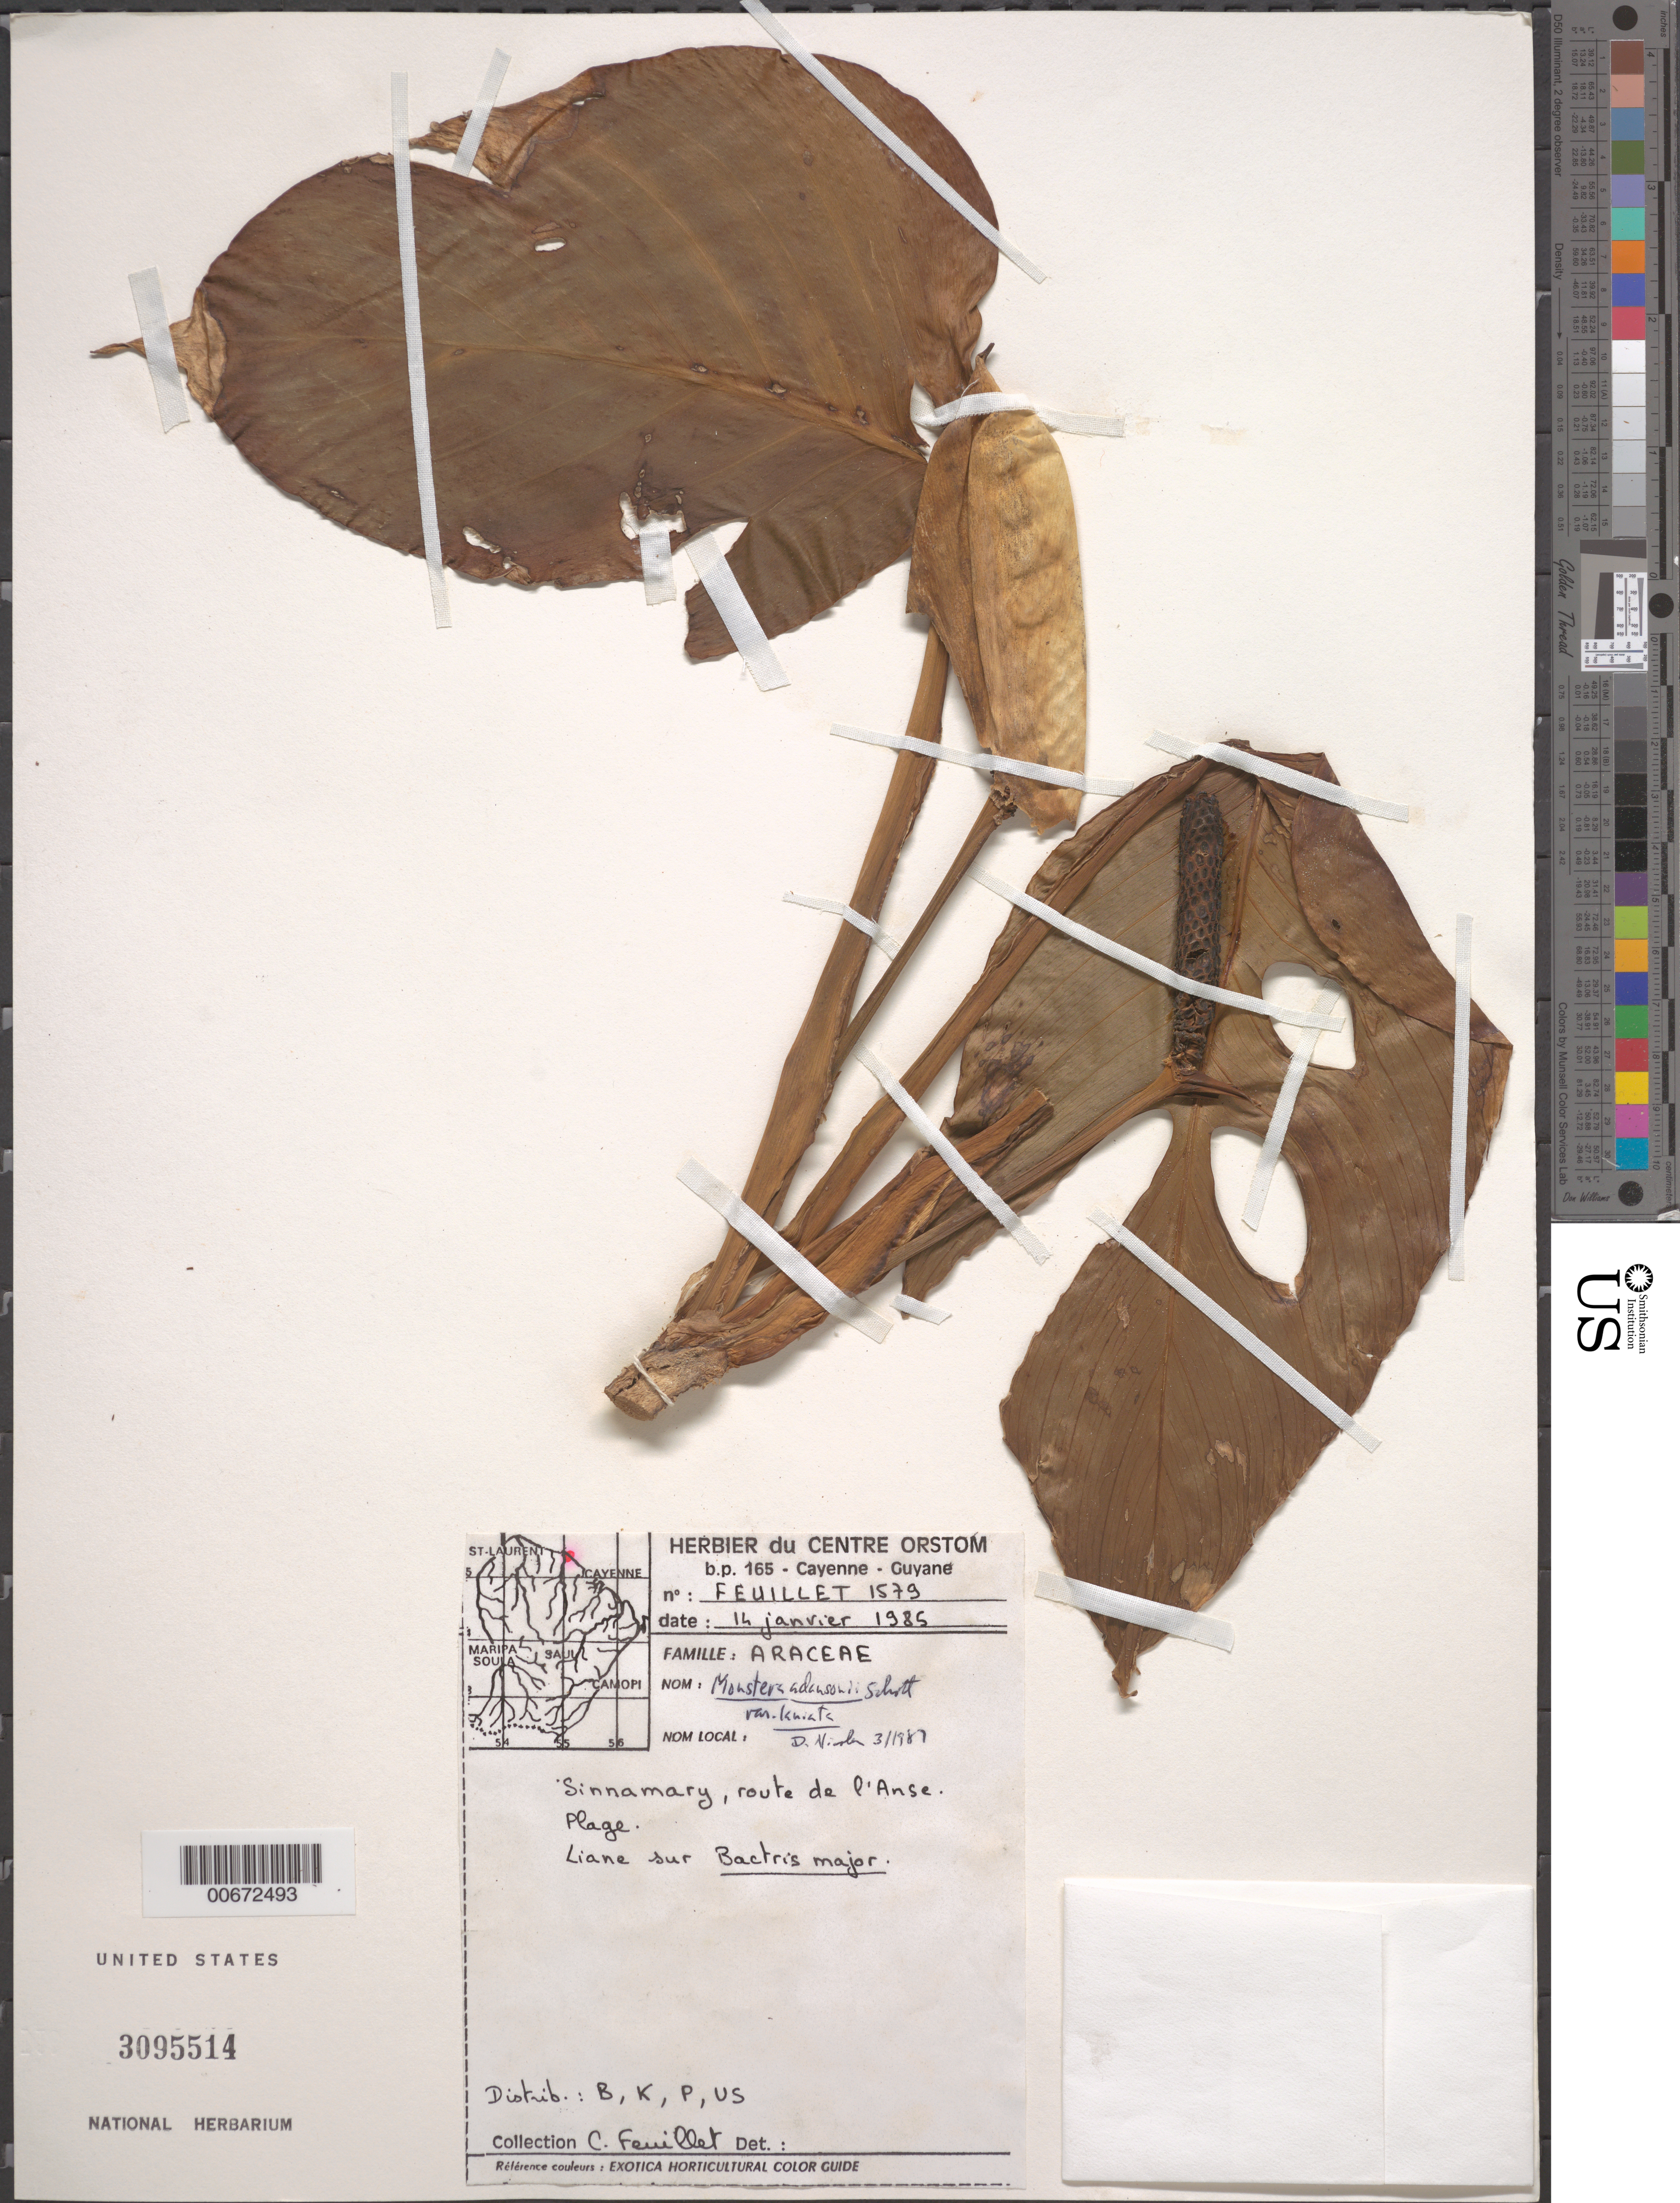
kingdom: Plantae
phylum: Tracheophyta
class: Liliopsida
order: Alismatales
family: Araceae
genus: Monstera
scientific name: Monstera adansonii var. laniata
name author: Schott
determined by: Nicolson, Dan H.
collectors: C. Feuillet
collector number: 1579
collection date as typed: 14-Jan-85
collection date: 1985-01-14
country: French Guiana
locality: Sinnamary, Route de l'Anse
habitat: Beach; on Bactris major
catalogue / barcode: US 3095514